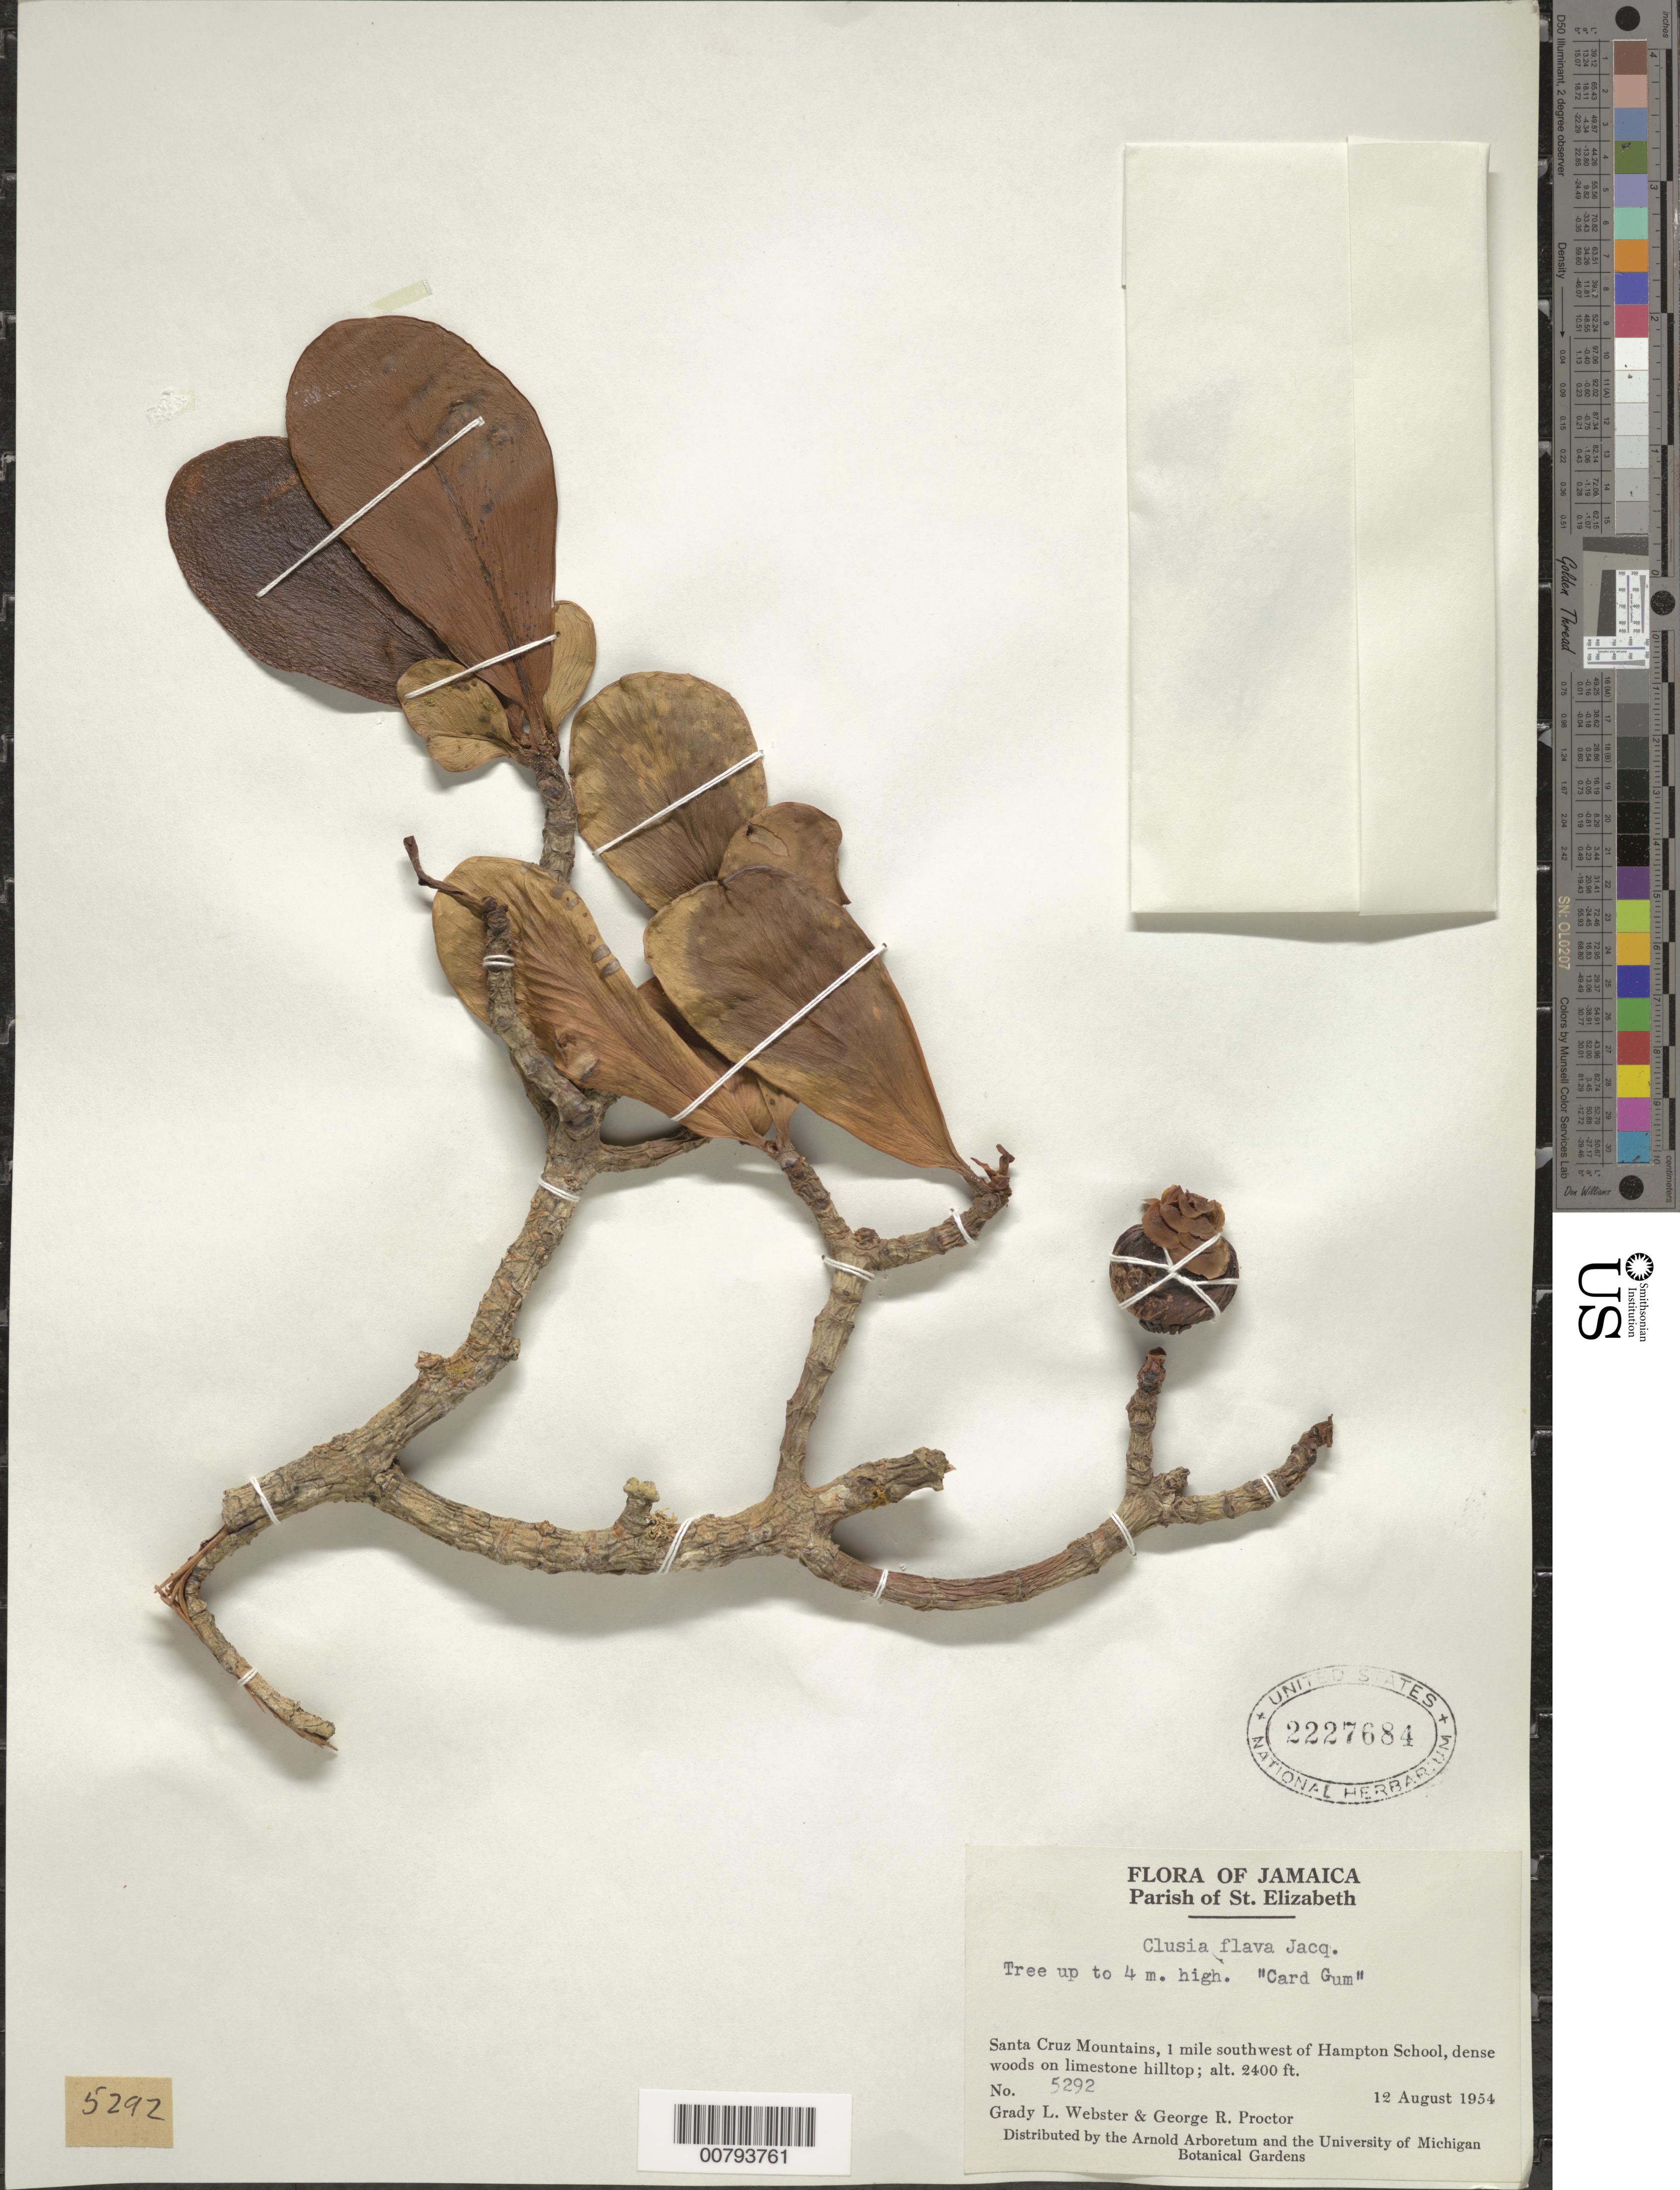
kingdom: Plantae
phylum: Tracheophyta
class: Magnoliopsida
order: Malpighiales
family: Clusiaceae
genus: Clusia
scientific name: Clusia flava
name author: Jacq.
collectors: G. L. Webster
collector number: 5292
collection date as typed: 12 Aug 1954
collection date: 1954-08-12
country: Jamaica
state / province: Saint Elizabeth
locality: Santa Cruz Mountains, 1 mi. southwest of Hampton School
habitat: Dense woods on limestone hilltop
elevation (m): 732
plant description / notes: Common name: Card gum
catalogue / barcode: US 2227684